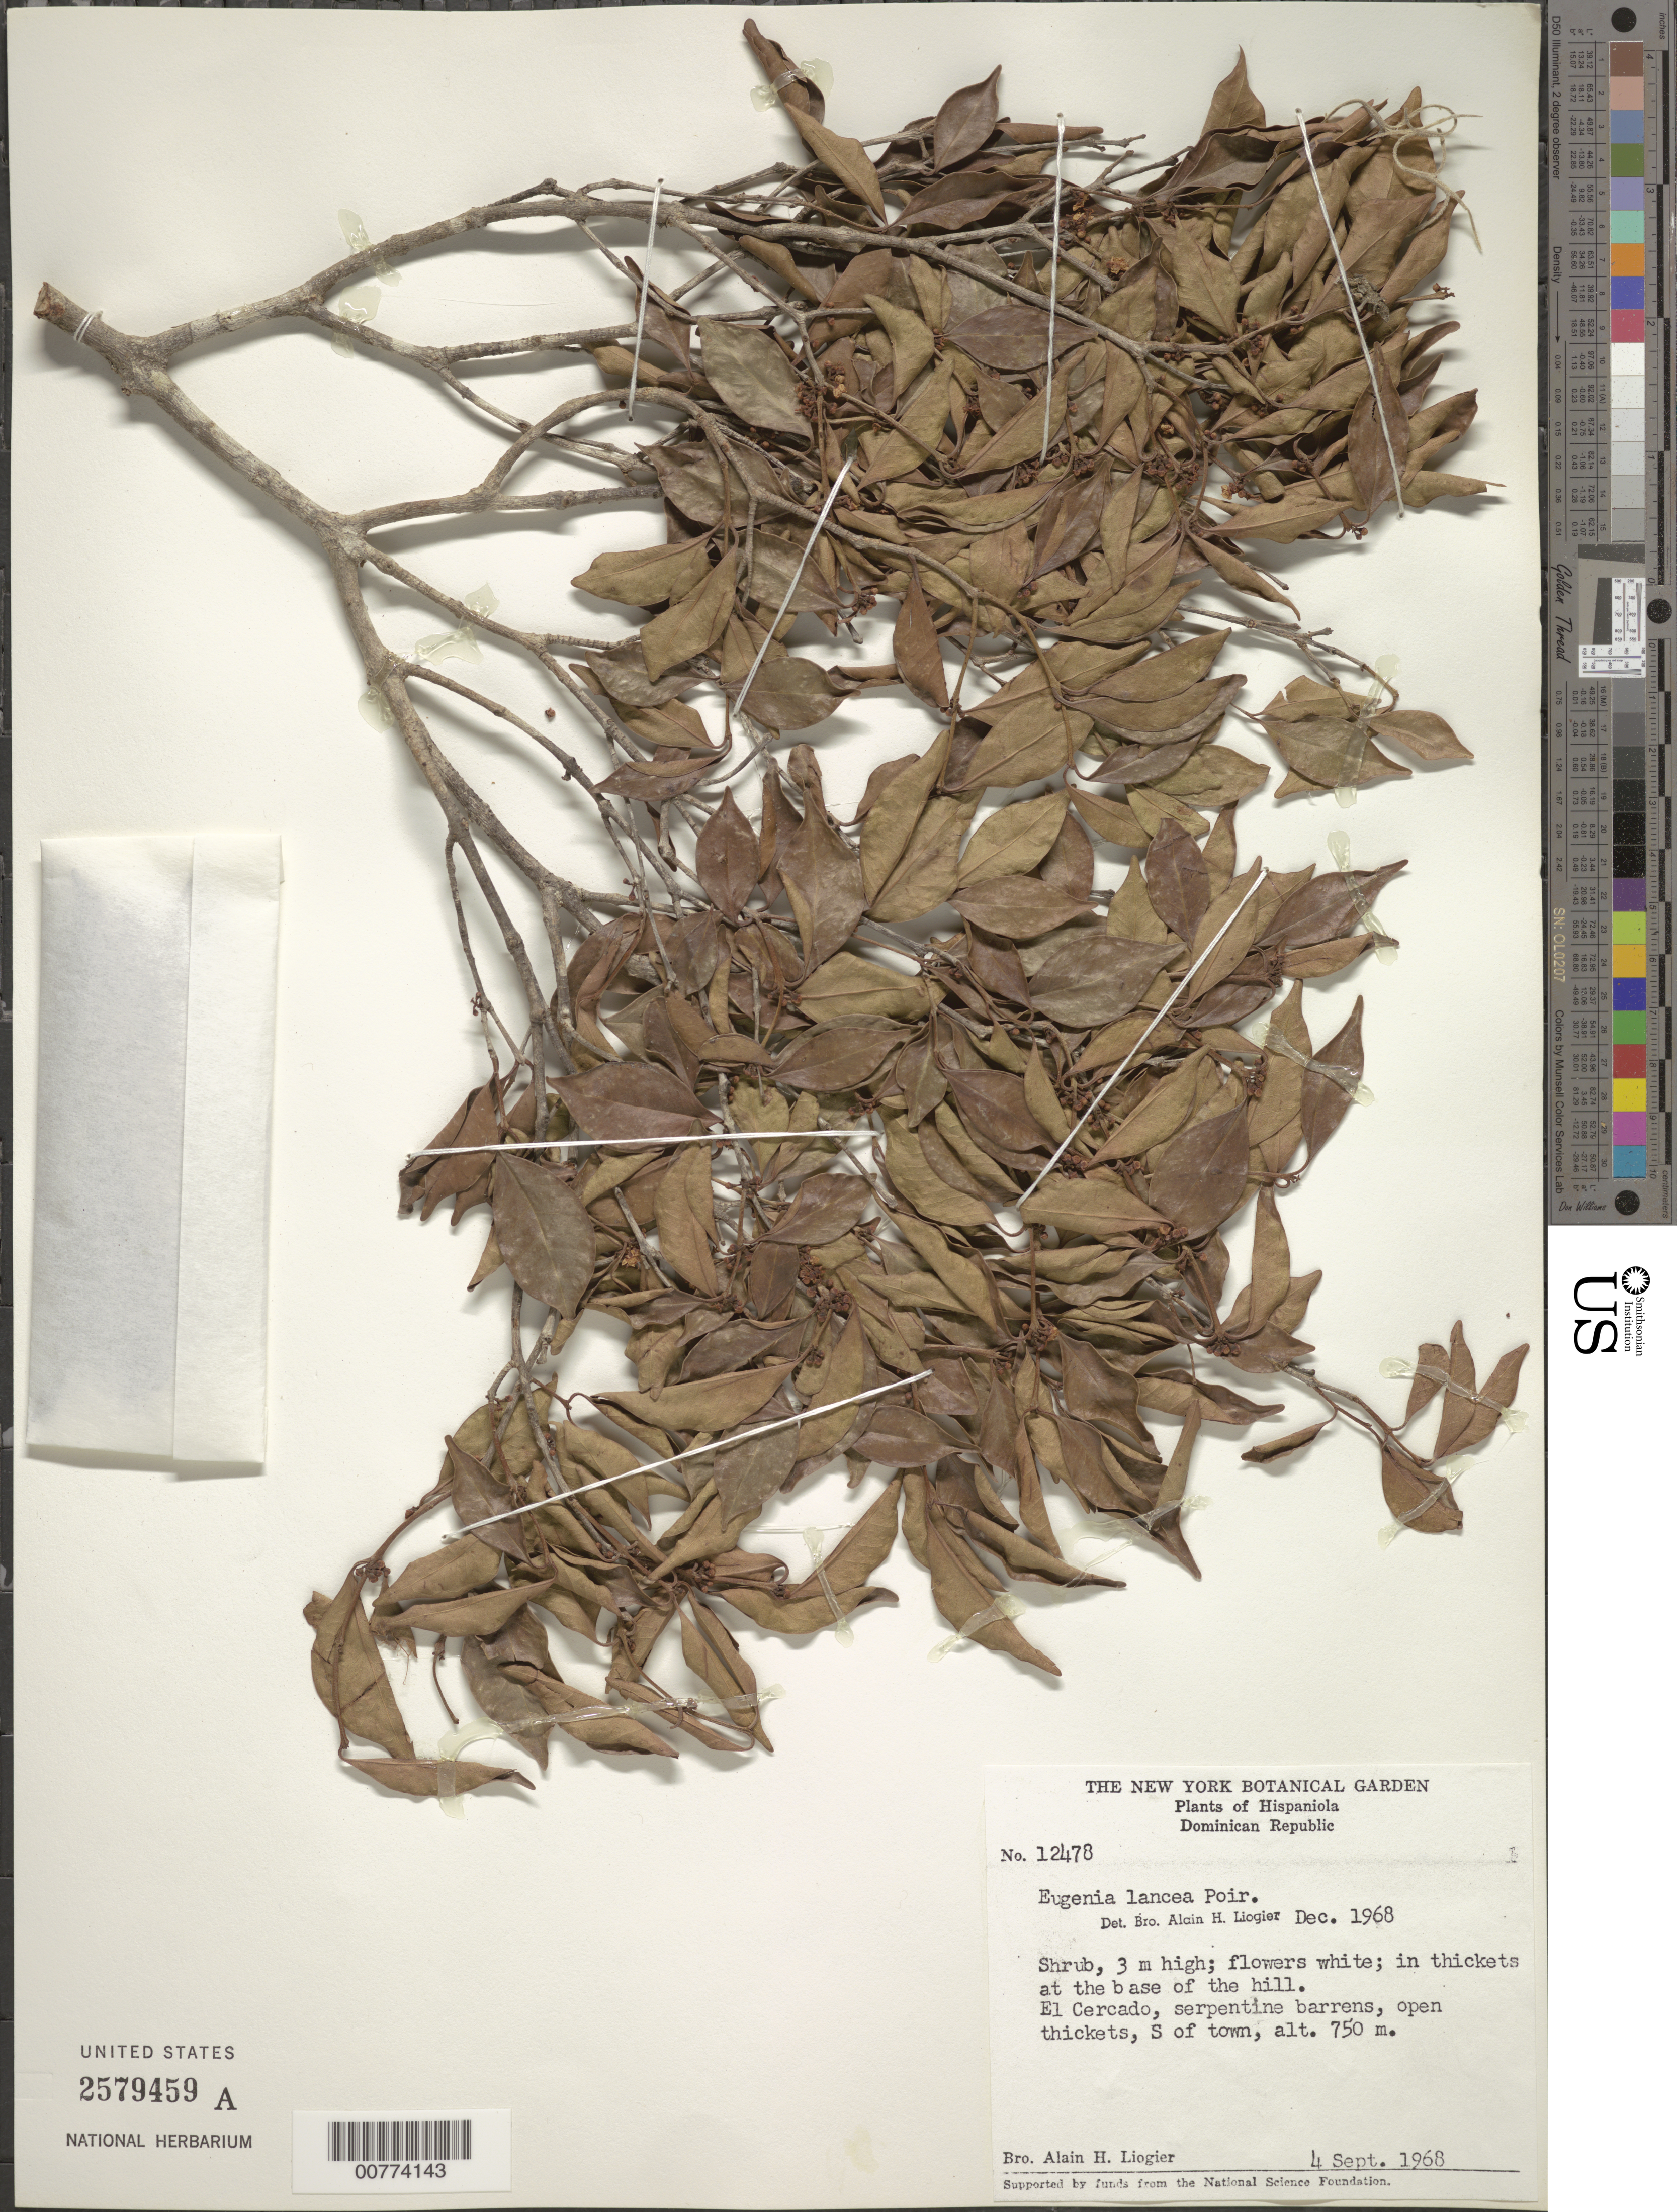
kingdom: Plantae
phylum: Tracheophyta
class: Magnoliopsida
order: Myrtales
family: Myrtaceae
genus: Eugenia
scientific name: Eugenia biflora var. biflora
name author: (L.) DC.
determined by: Liogier, Alain H.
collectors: A. H. Liogier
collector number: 12478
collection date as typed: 04 Sep 1968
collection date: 1968-09-04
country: Dominican Republic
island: Hispaniola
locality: El Cercado, south of town.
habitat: In open thickets at the base of the hill, serpentine barrens.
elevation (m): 750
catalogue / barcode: US 2579459A